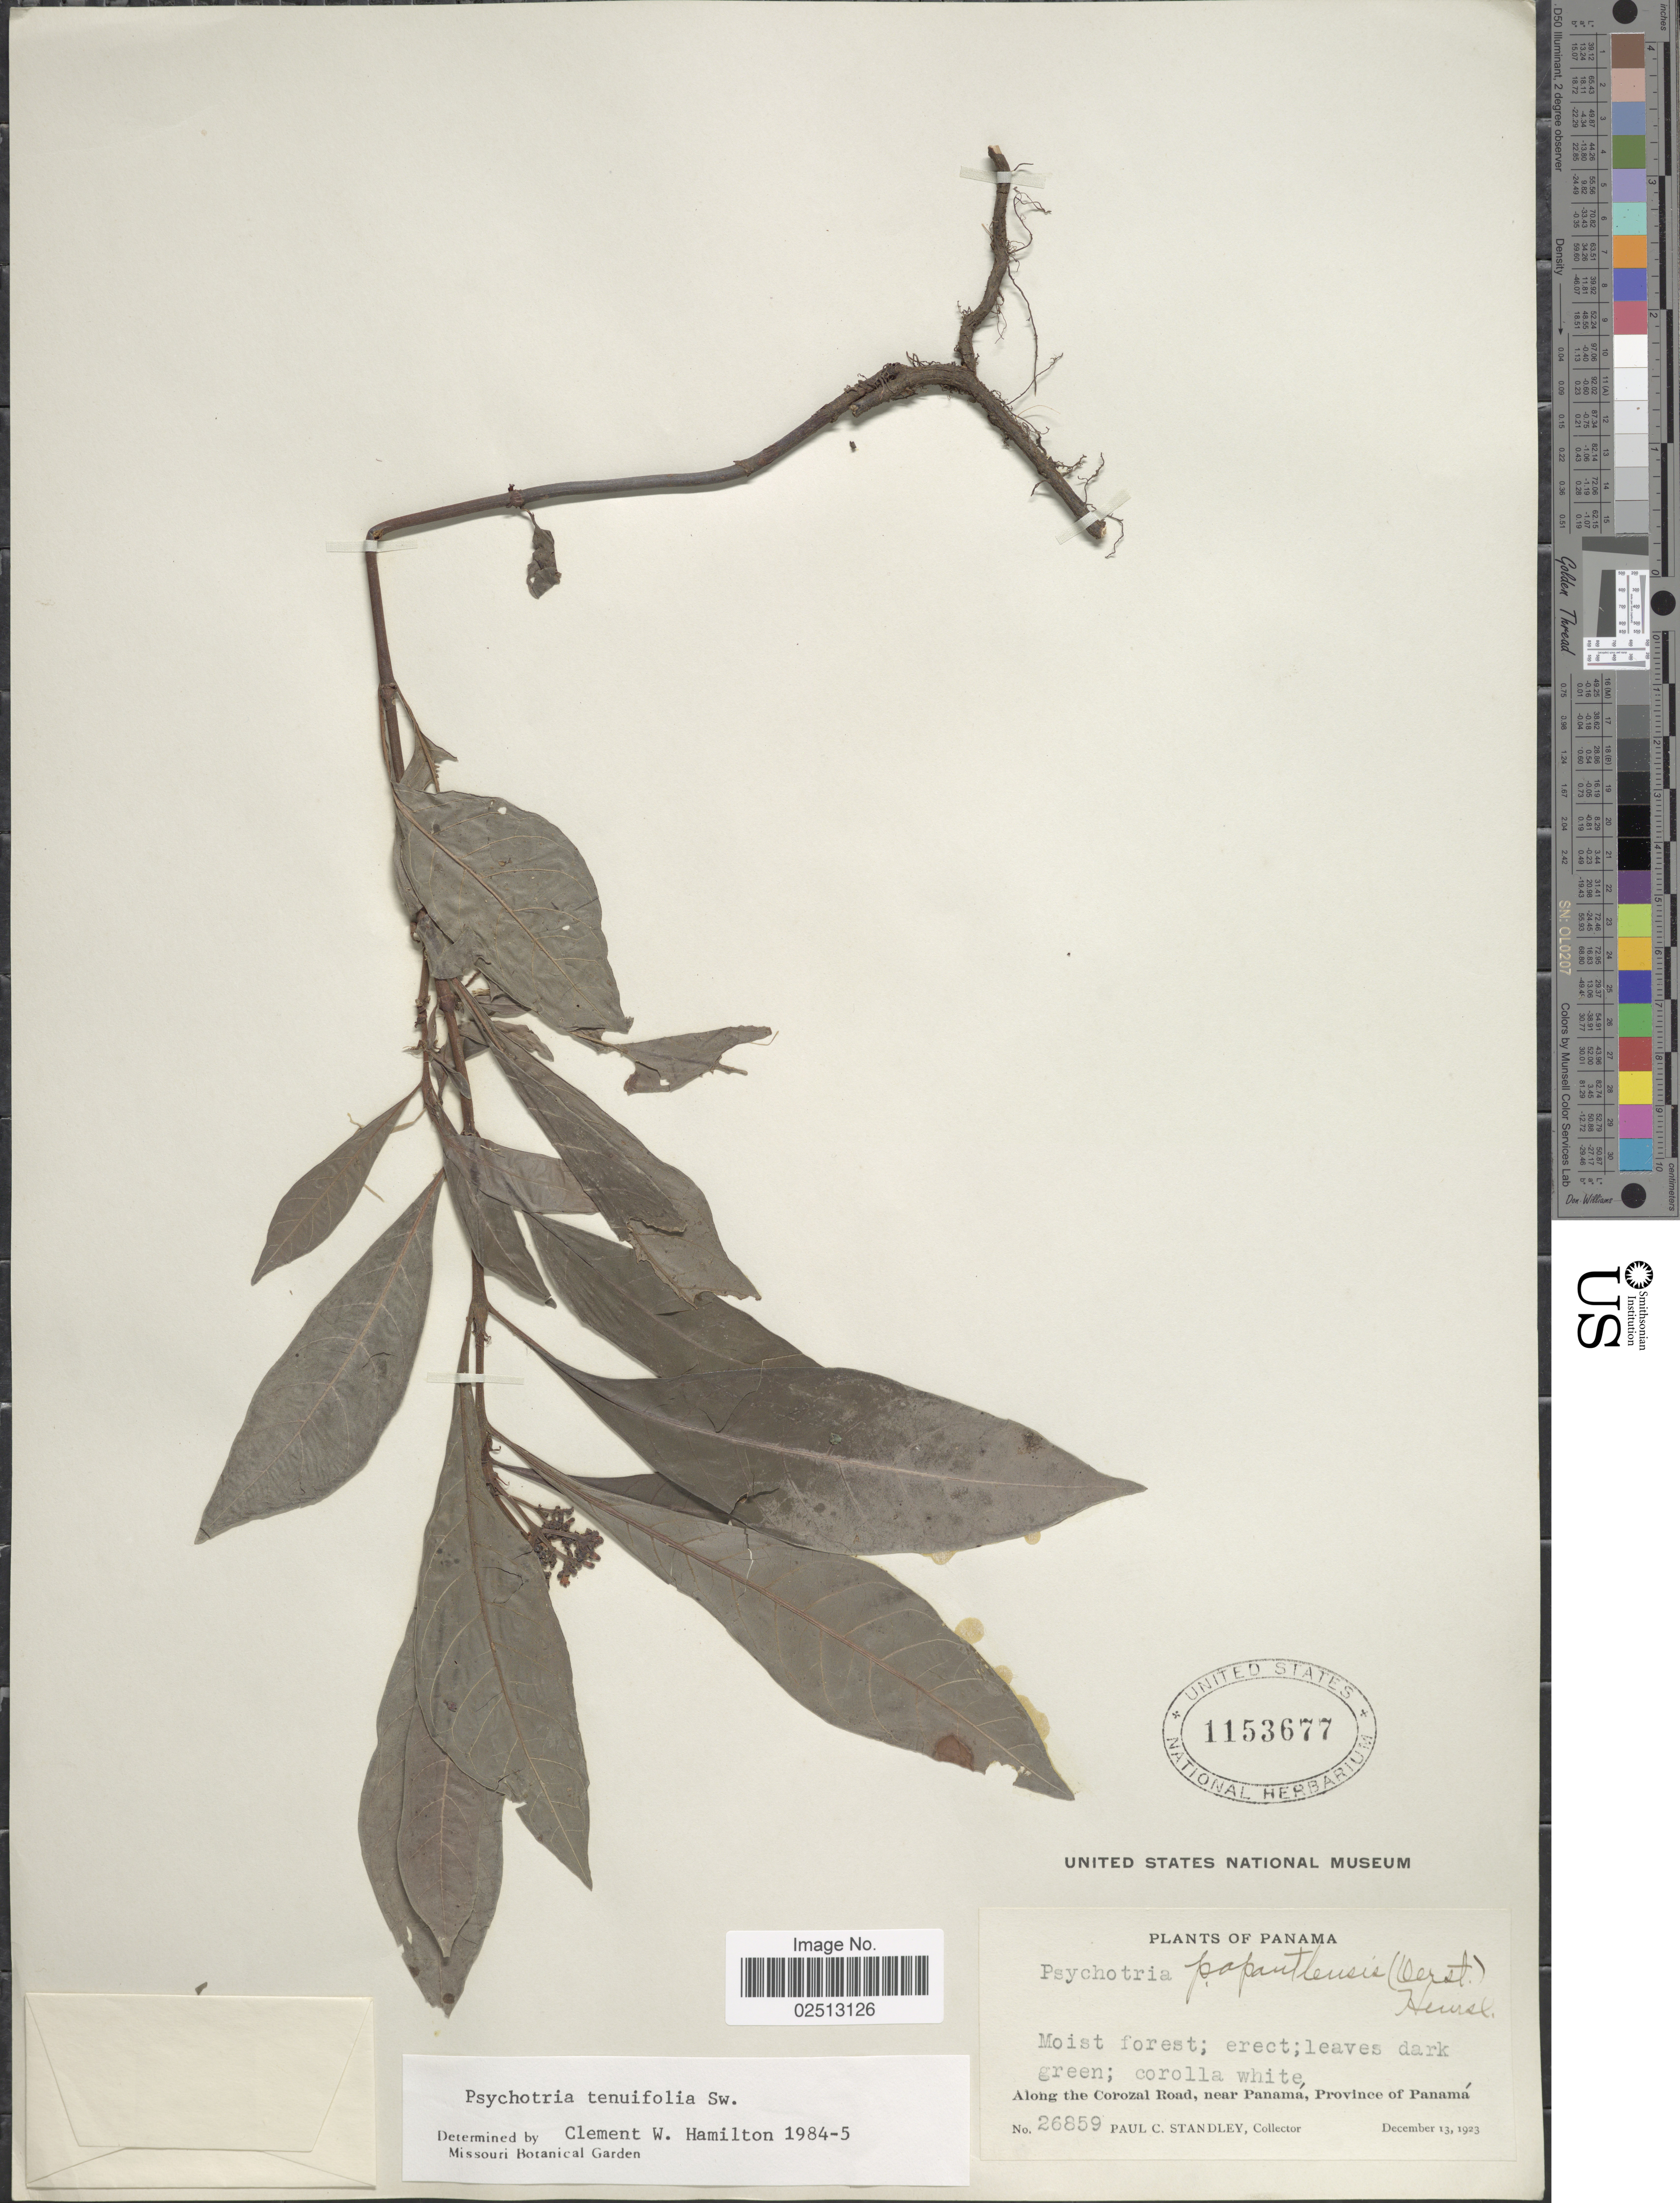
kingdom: Plantae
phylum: Tracheophyta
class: Magnoliopsida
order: Gentianales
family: Rubiaceae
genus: Psychotria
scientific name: Psychotria tenuifolia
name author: Sw.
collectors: P. C. Standley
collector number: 26859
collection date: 1923-12-13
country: Panama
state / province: Panamá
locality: Along the Corozal Road, near Panama, Province of Panama.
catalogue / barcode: US 1153677